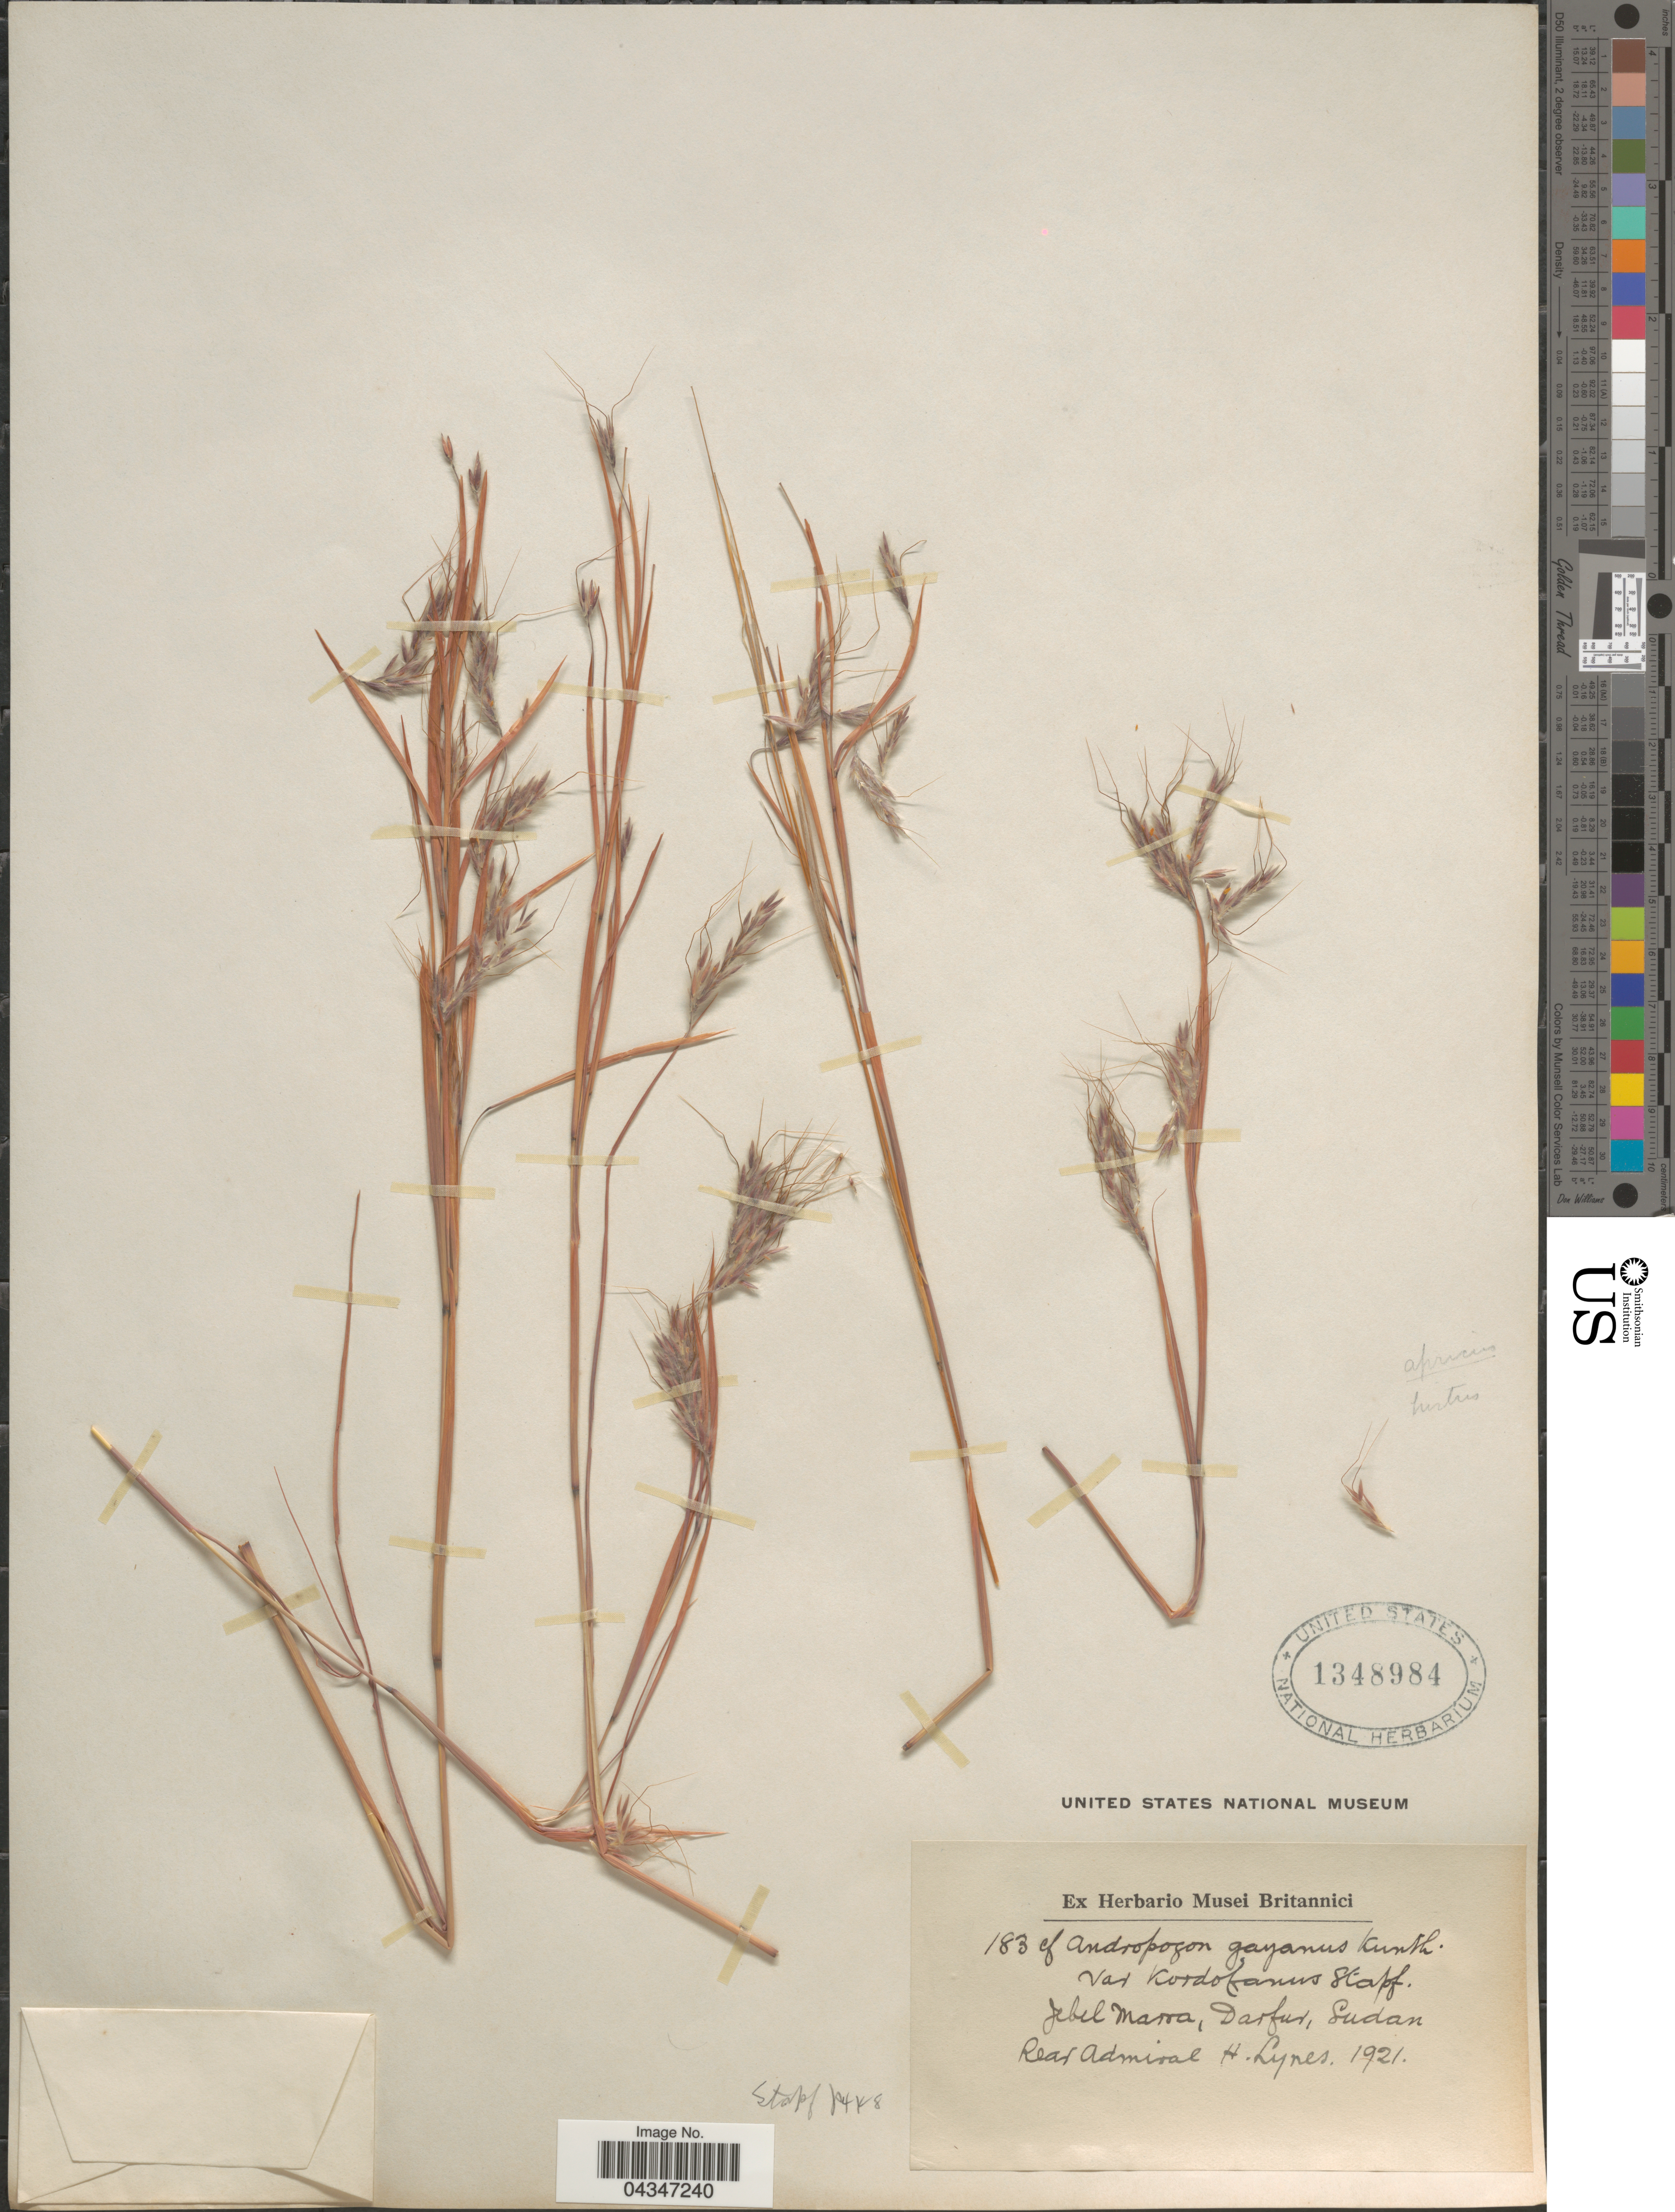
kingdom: Plantae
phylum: Tracheophyta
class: Liliopsida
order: Poales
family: Poaceae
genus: Andropogon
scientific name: Andropogon gayanus var. bisquamulatus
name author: (Hochst.) Hack.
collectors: H. Lynes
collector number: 183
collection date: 1921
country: Sudan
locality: Jebel Marra, Darfur.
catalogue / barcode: US 1348984